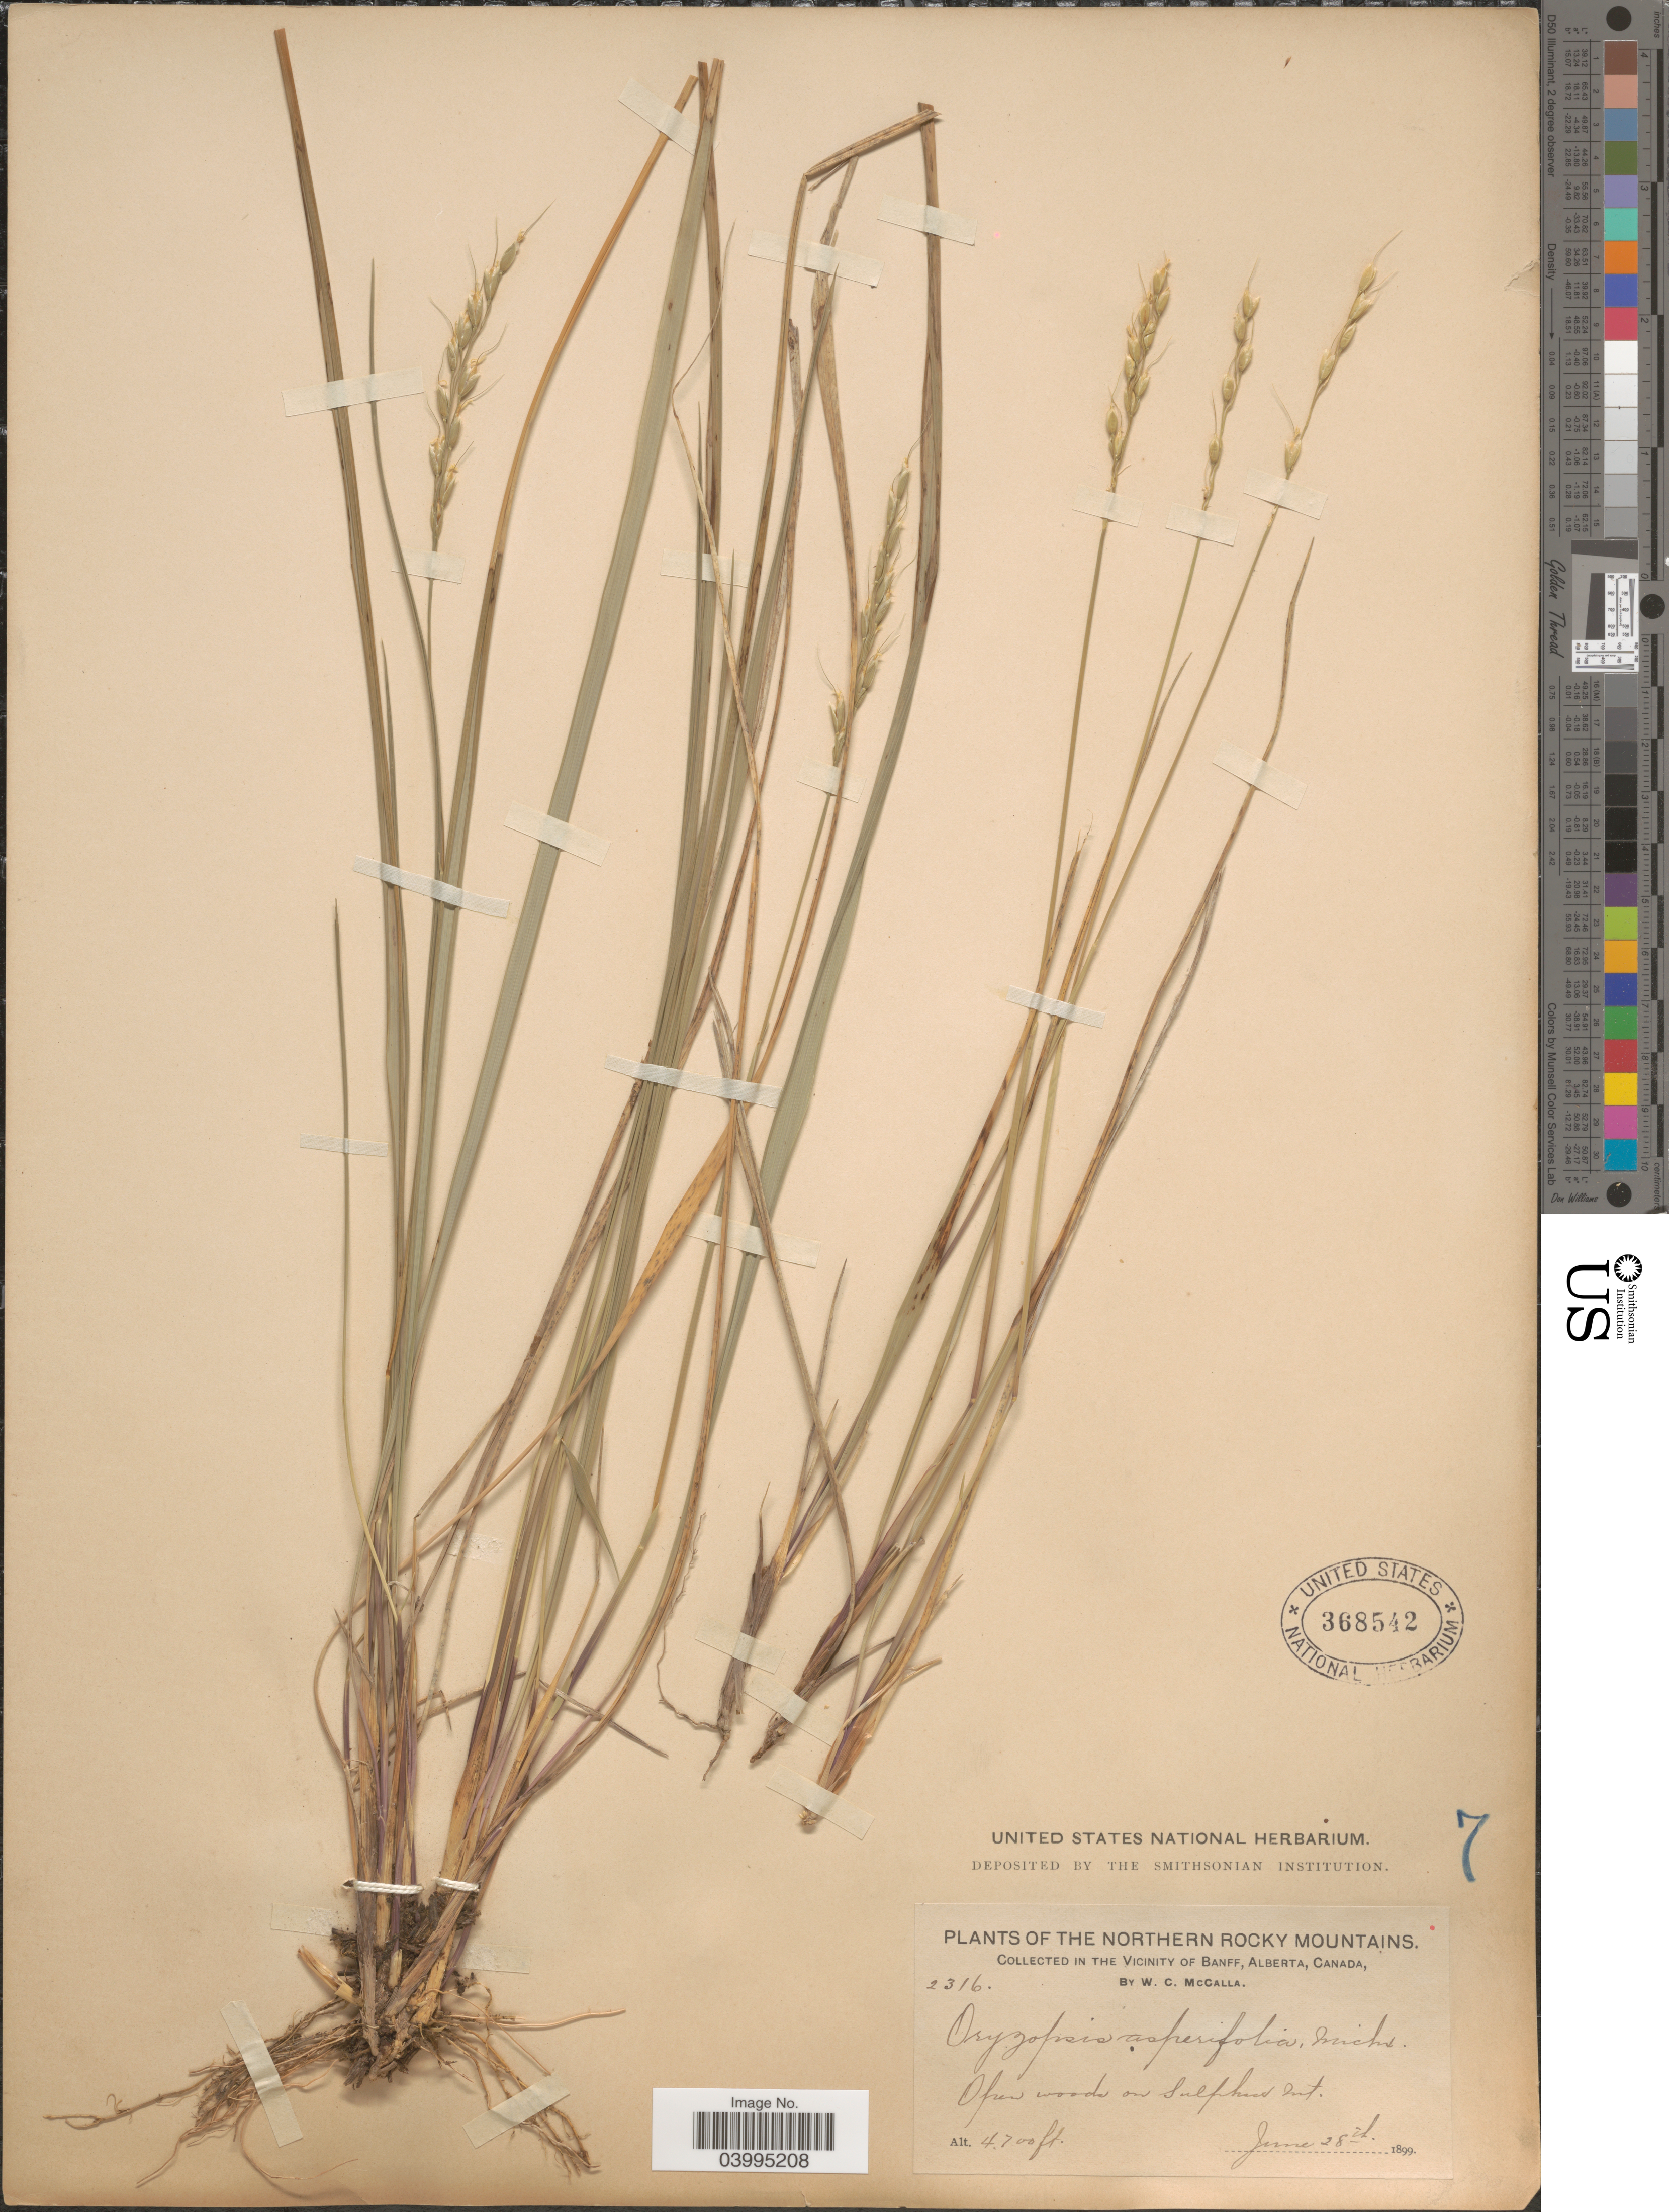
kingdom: Plantae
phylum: Tracheophyta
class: Liliopsida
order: Poales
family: Poaceae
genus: Oryzopsis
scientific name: Oryzopsis asperifolia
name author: Michx.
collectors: W. McCalla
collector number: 2316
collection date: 1899-06-28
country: Canada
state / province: Alberta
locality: Northern Rocky Mountains. In the Vicinity of Banff. Open woods on Sulphur Mt.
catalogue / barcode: US 368542